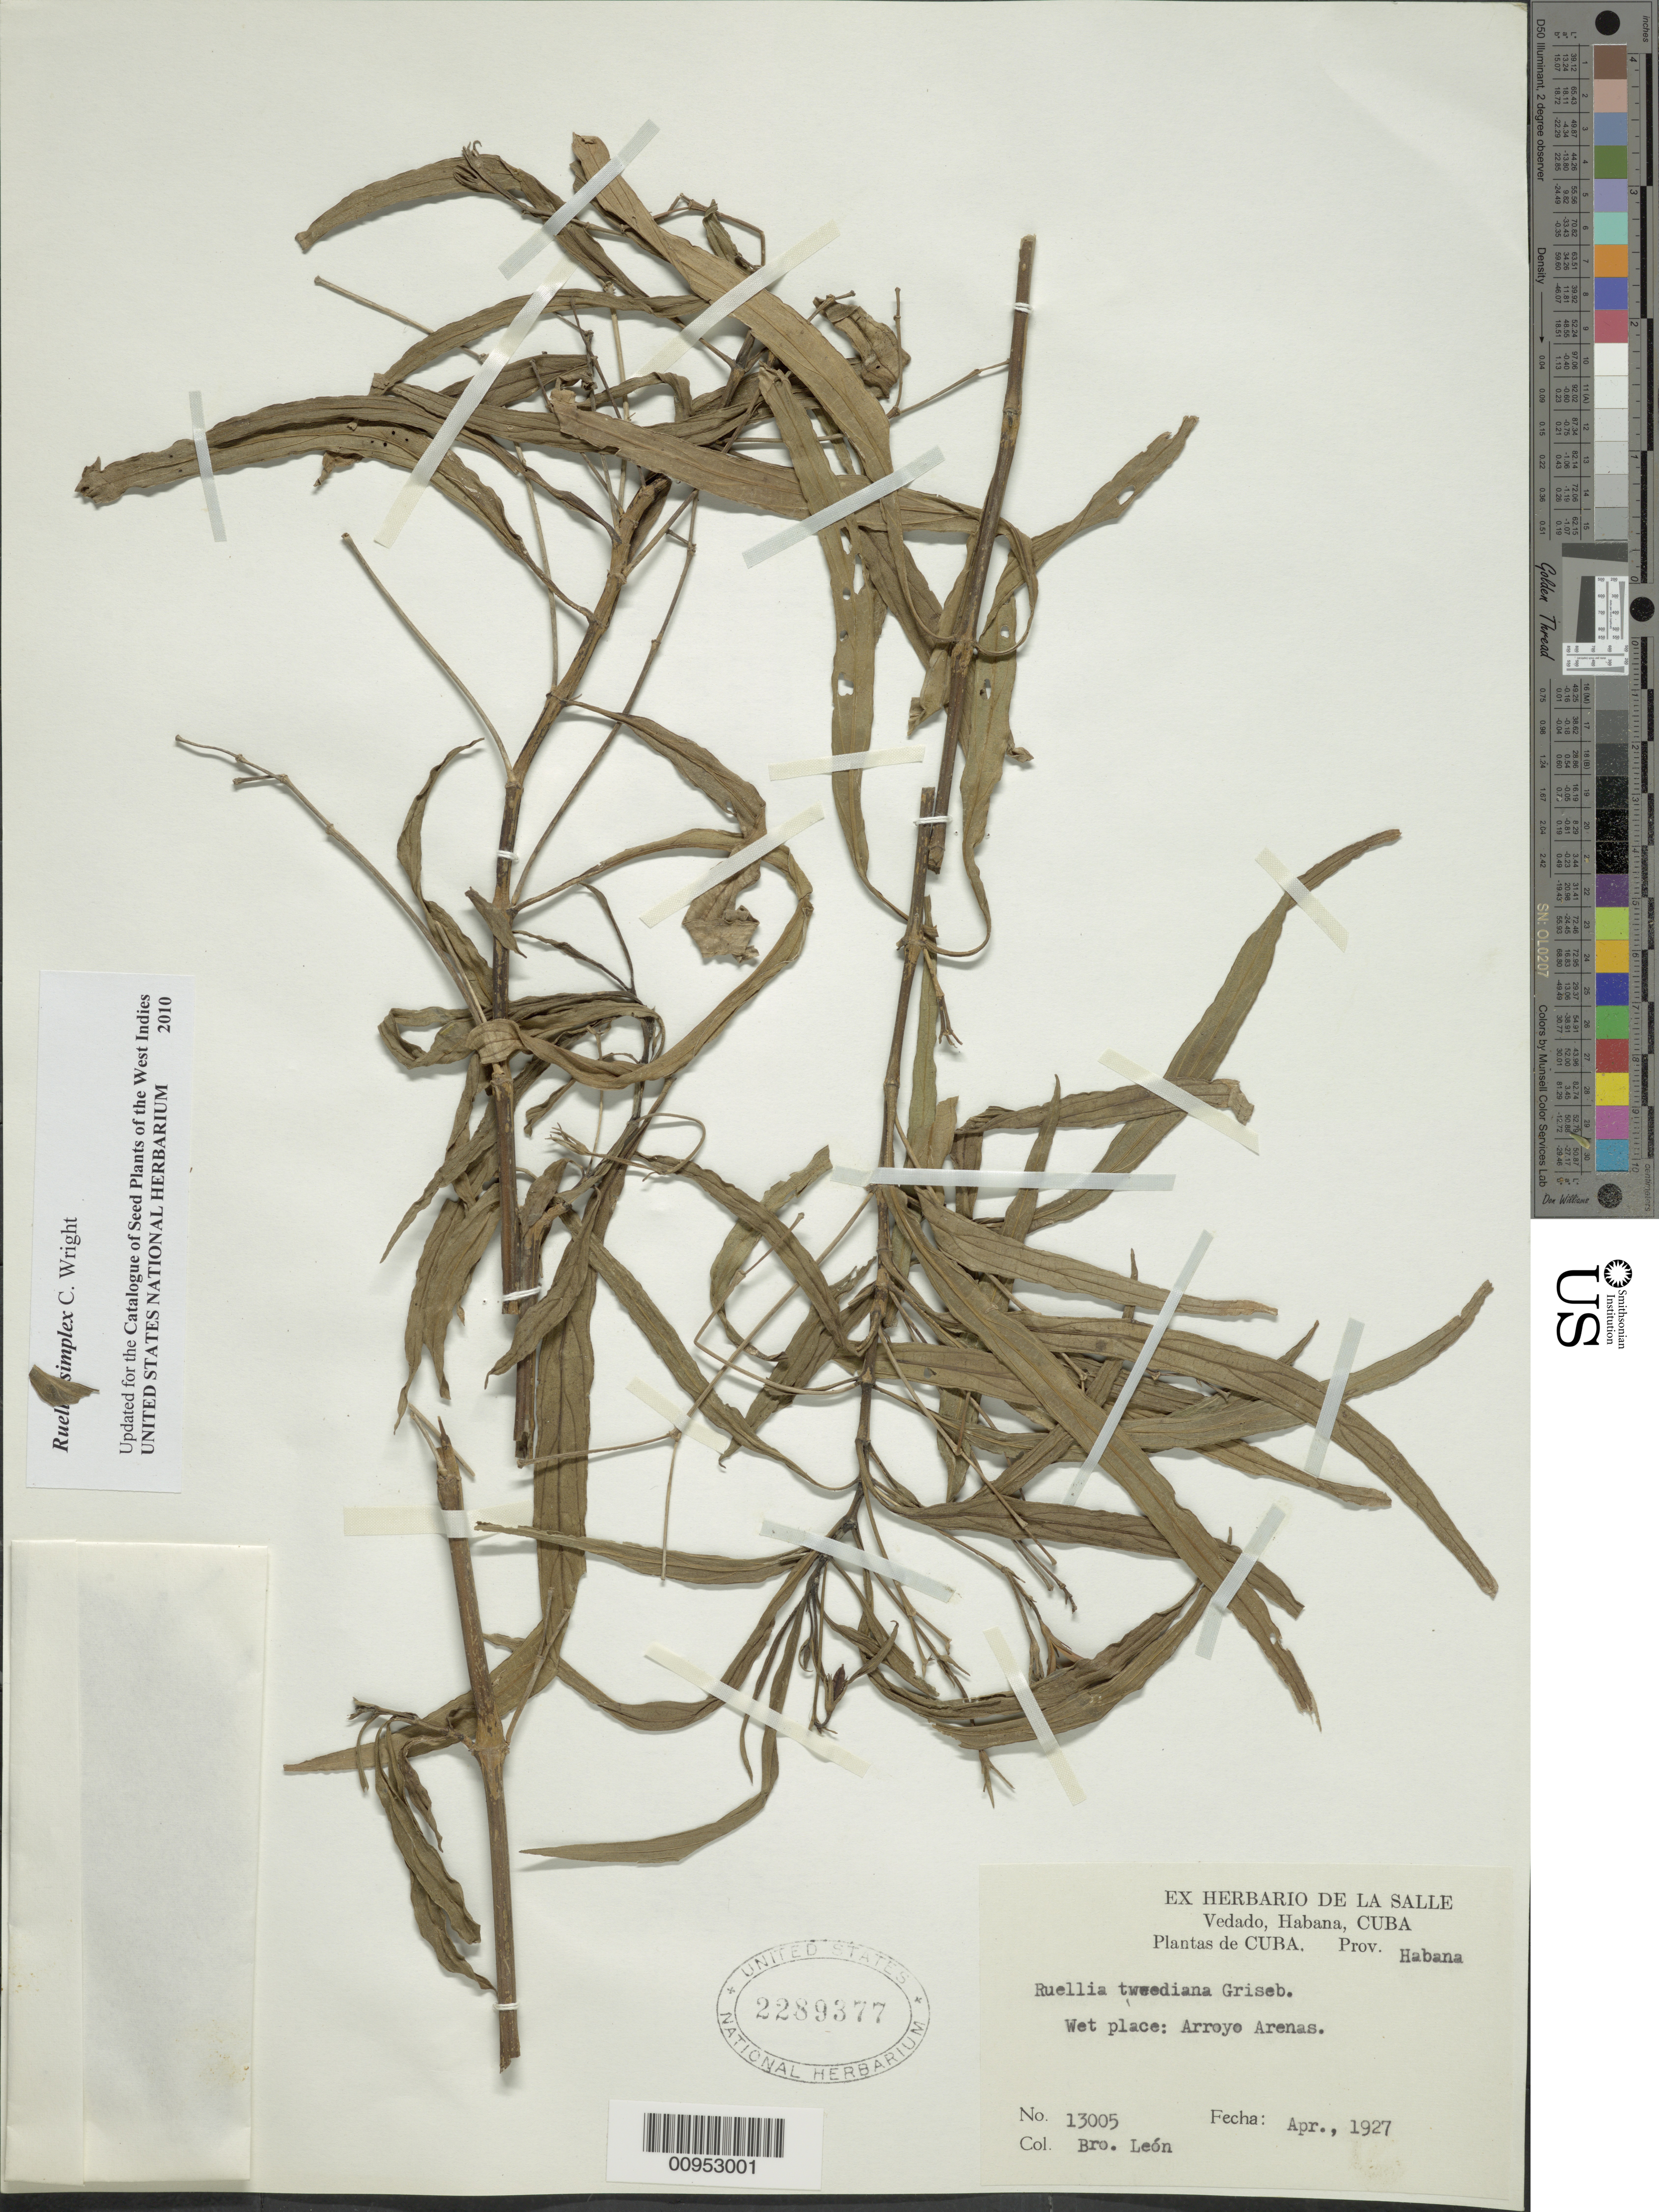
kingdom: Plantae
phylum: Tracheophyta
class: Magnoliopsida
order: Lamiales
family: Acanthaceae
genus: Ruellia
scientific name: Ruellia simplex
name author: C. Wright in Sauvalle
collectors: Bro. León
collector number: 13005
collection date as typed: Apr 1927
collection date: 1927-04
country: Cuba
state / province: La Habana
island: Cuba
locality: Arroyo Arenas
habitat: Wet place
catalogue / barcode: US 2289377